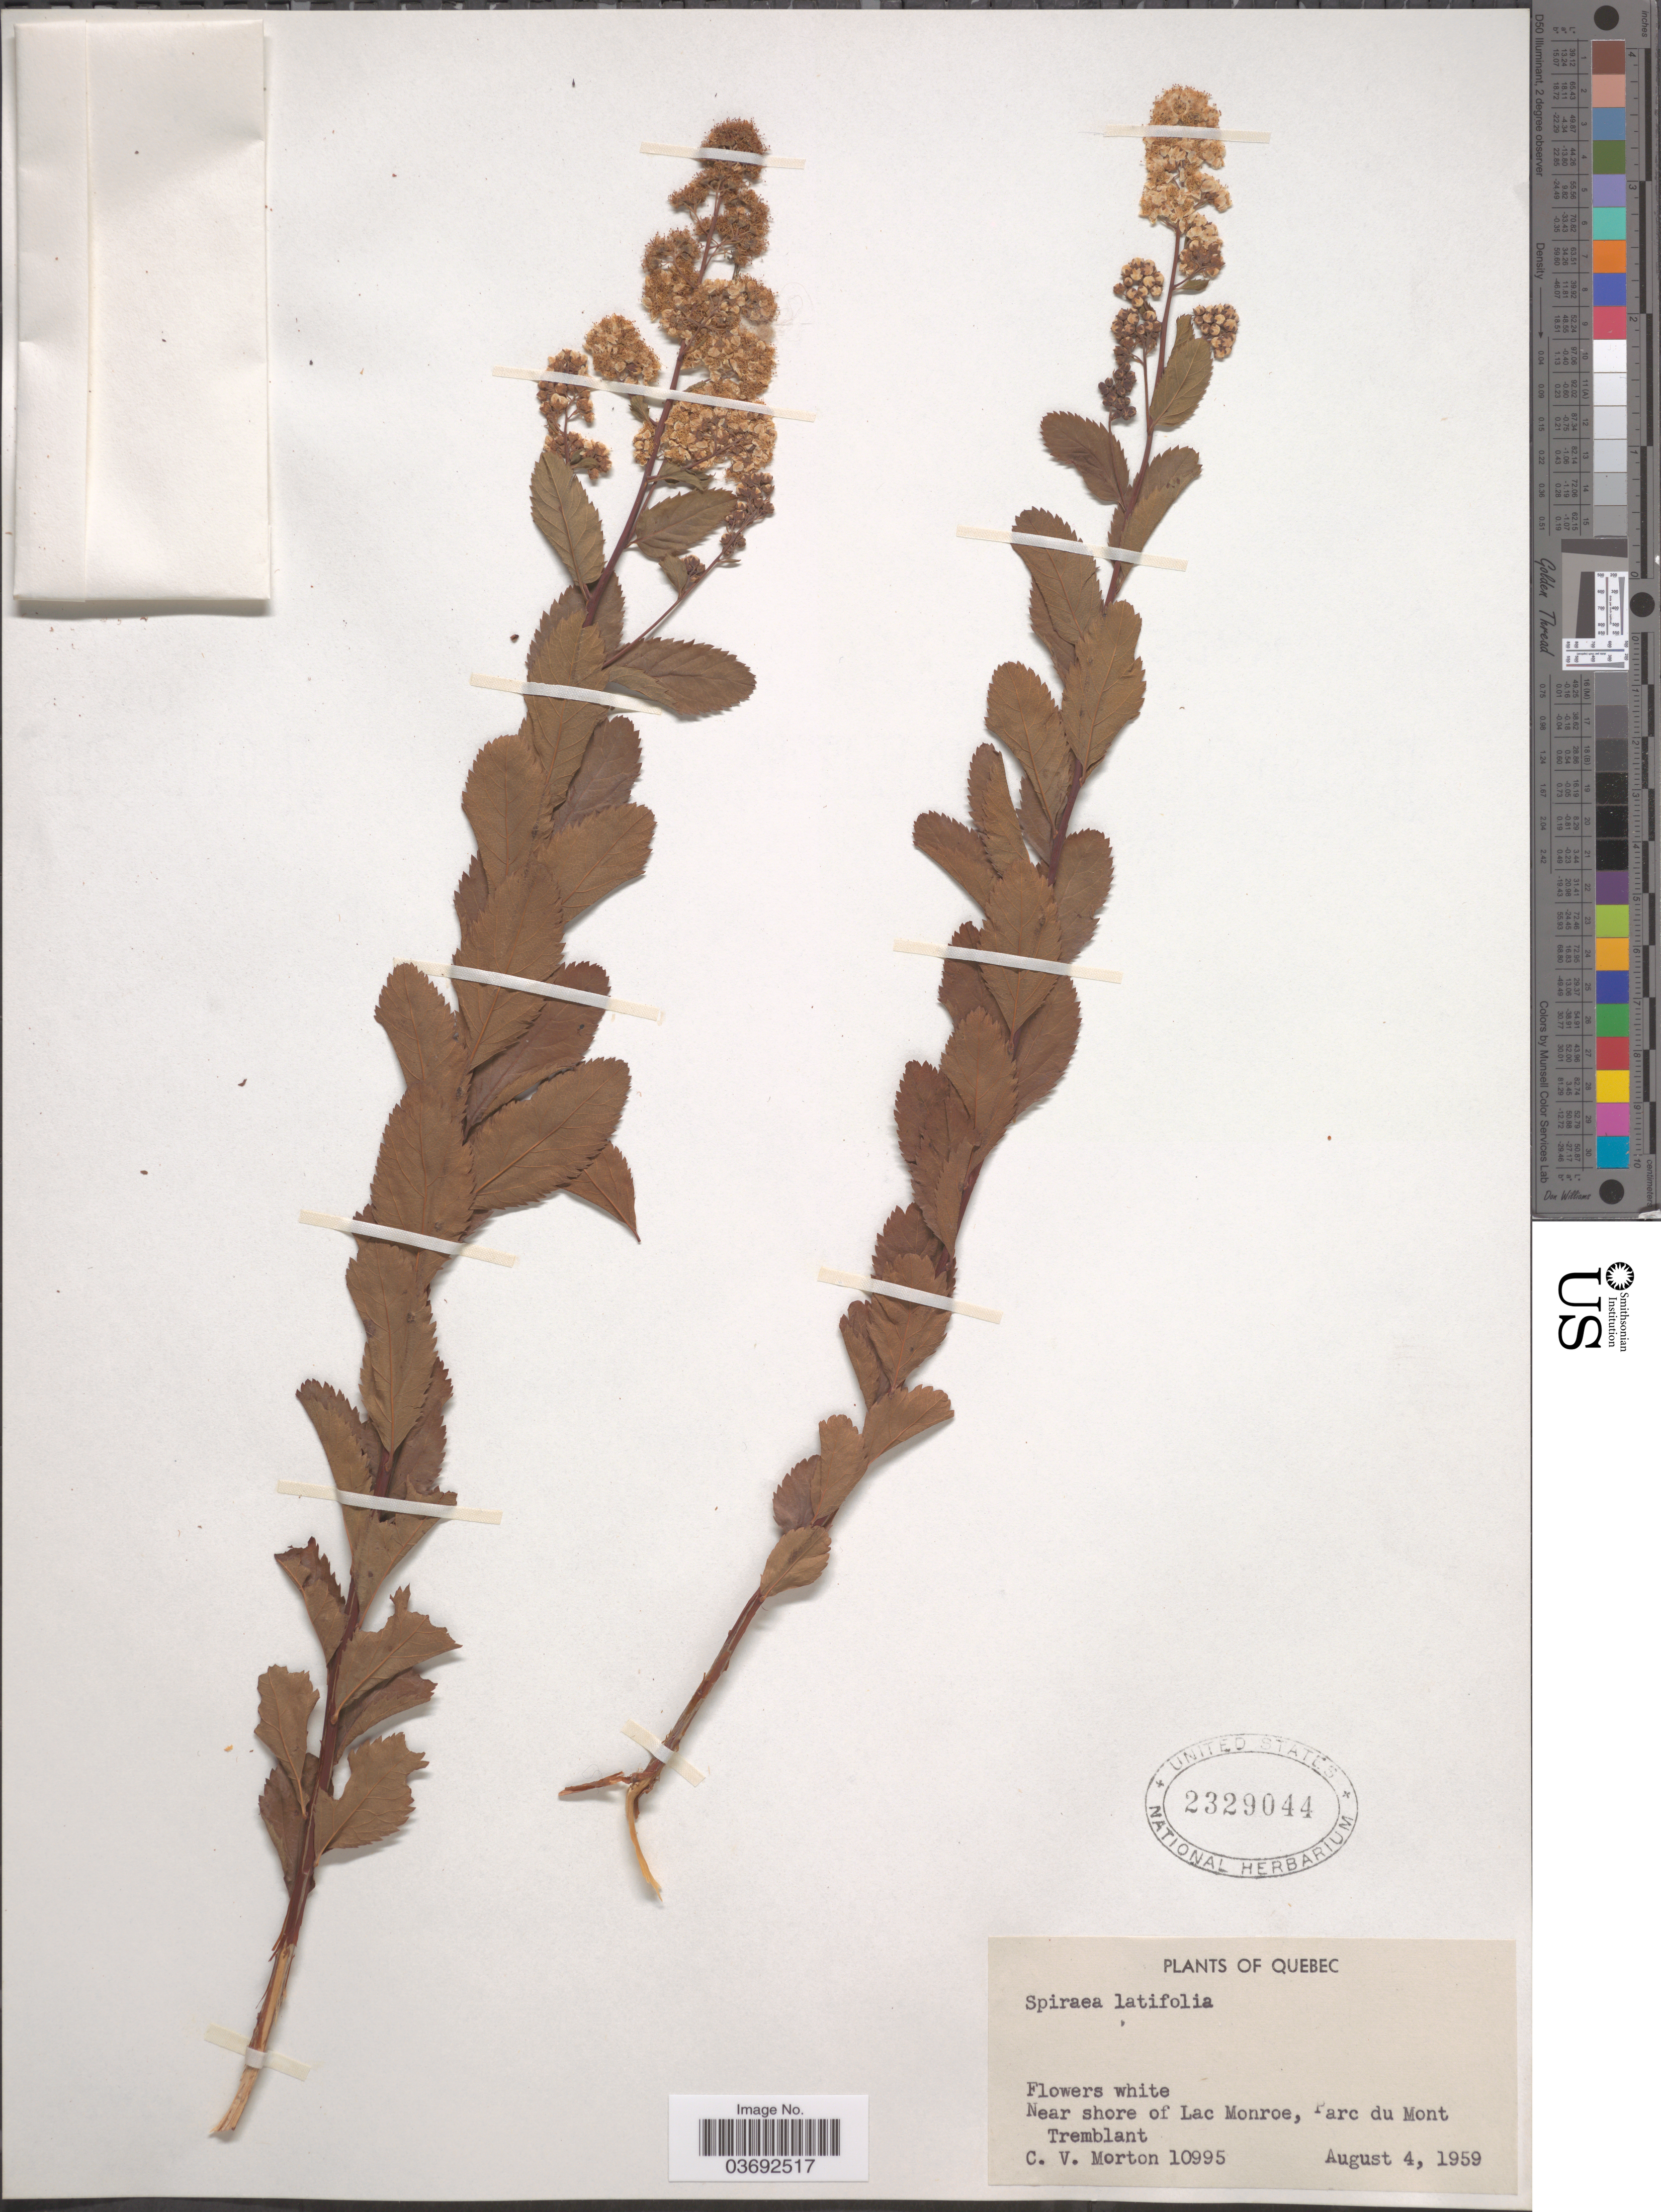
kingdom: Plantae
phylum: Tracheophyta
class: Magnoliopsida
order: Rosales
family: Rosaceae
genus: Spiraea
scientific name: Spiraea latifolia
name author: Borkh.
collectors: C. V. Morton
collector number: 10995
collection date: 1959-08-04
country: Canada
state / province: Quebec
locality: Near shore of Lac Monroe, Parc du Mont Tremblant.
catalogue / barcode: US 2329044